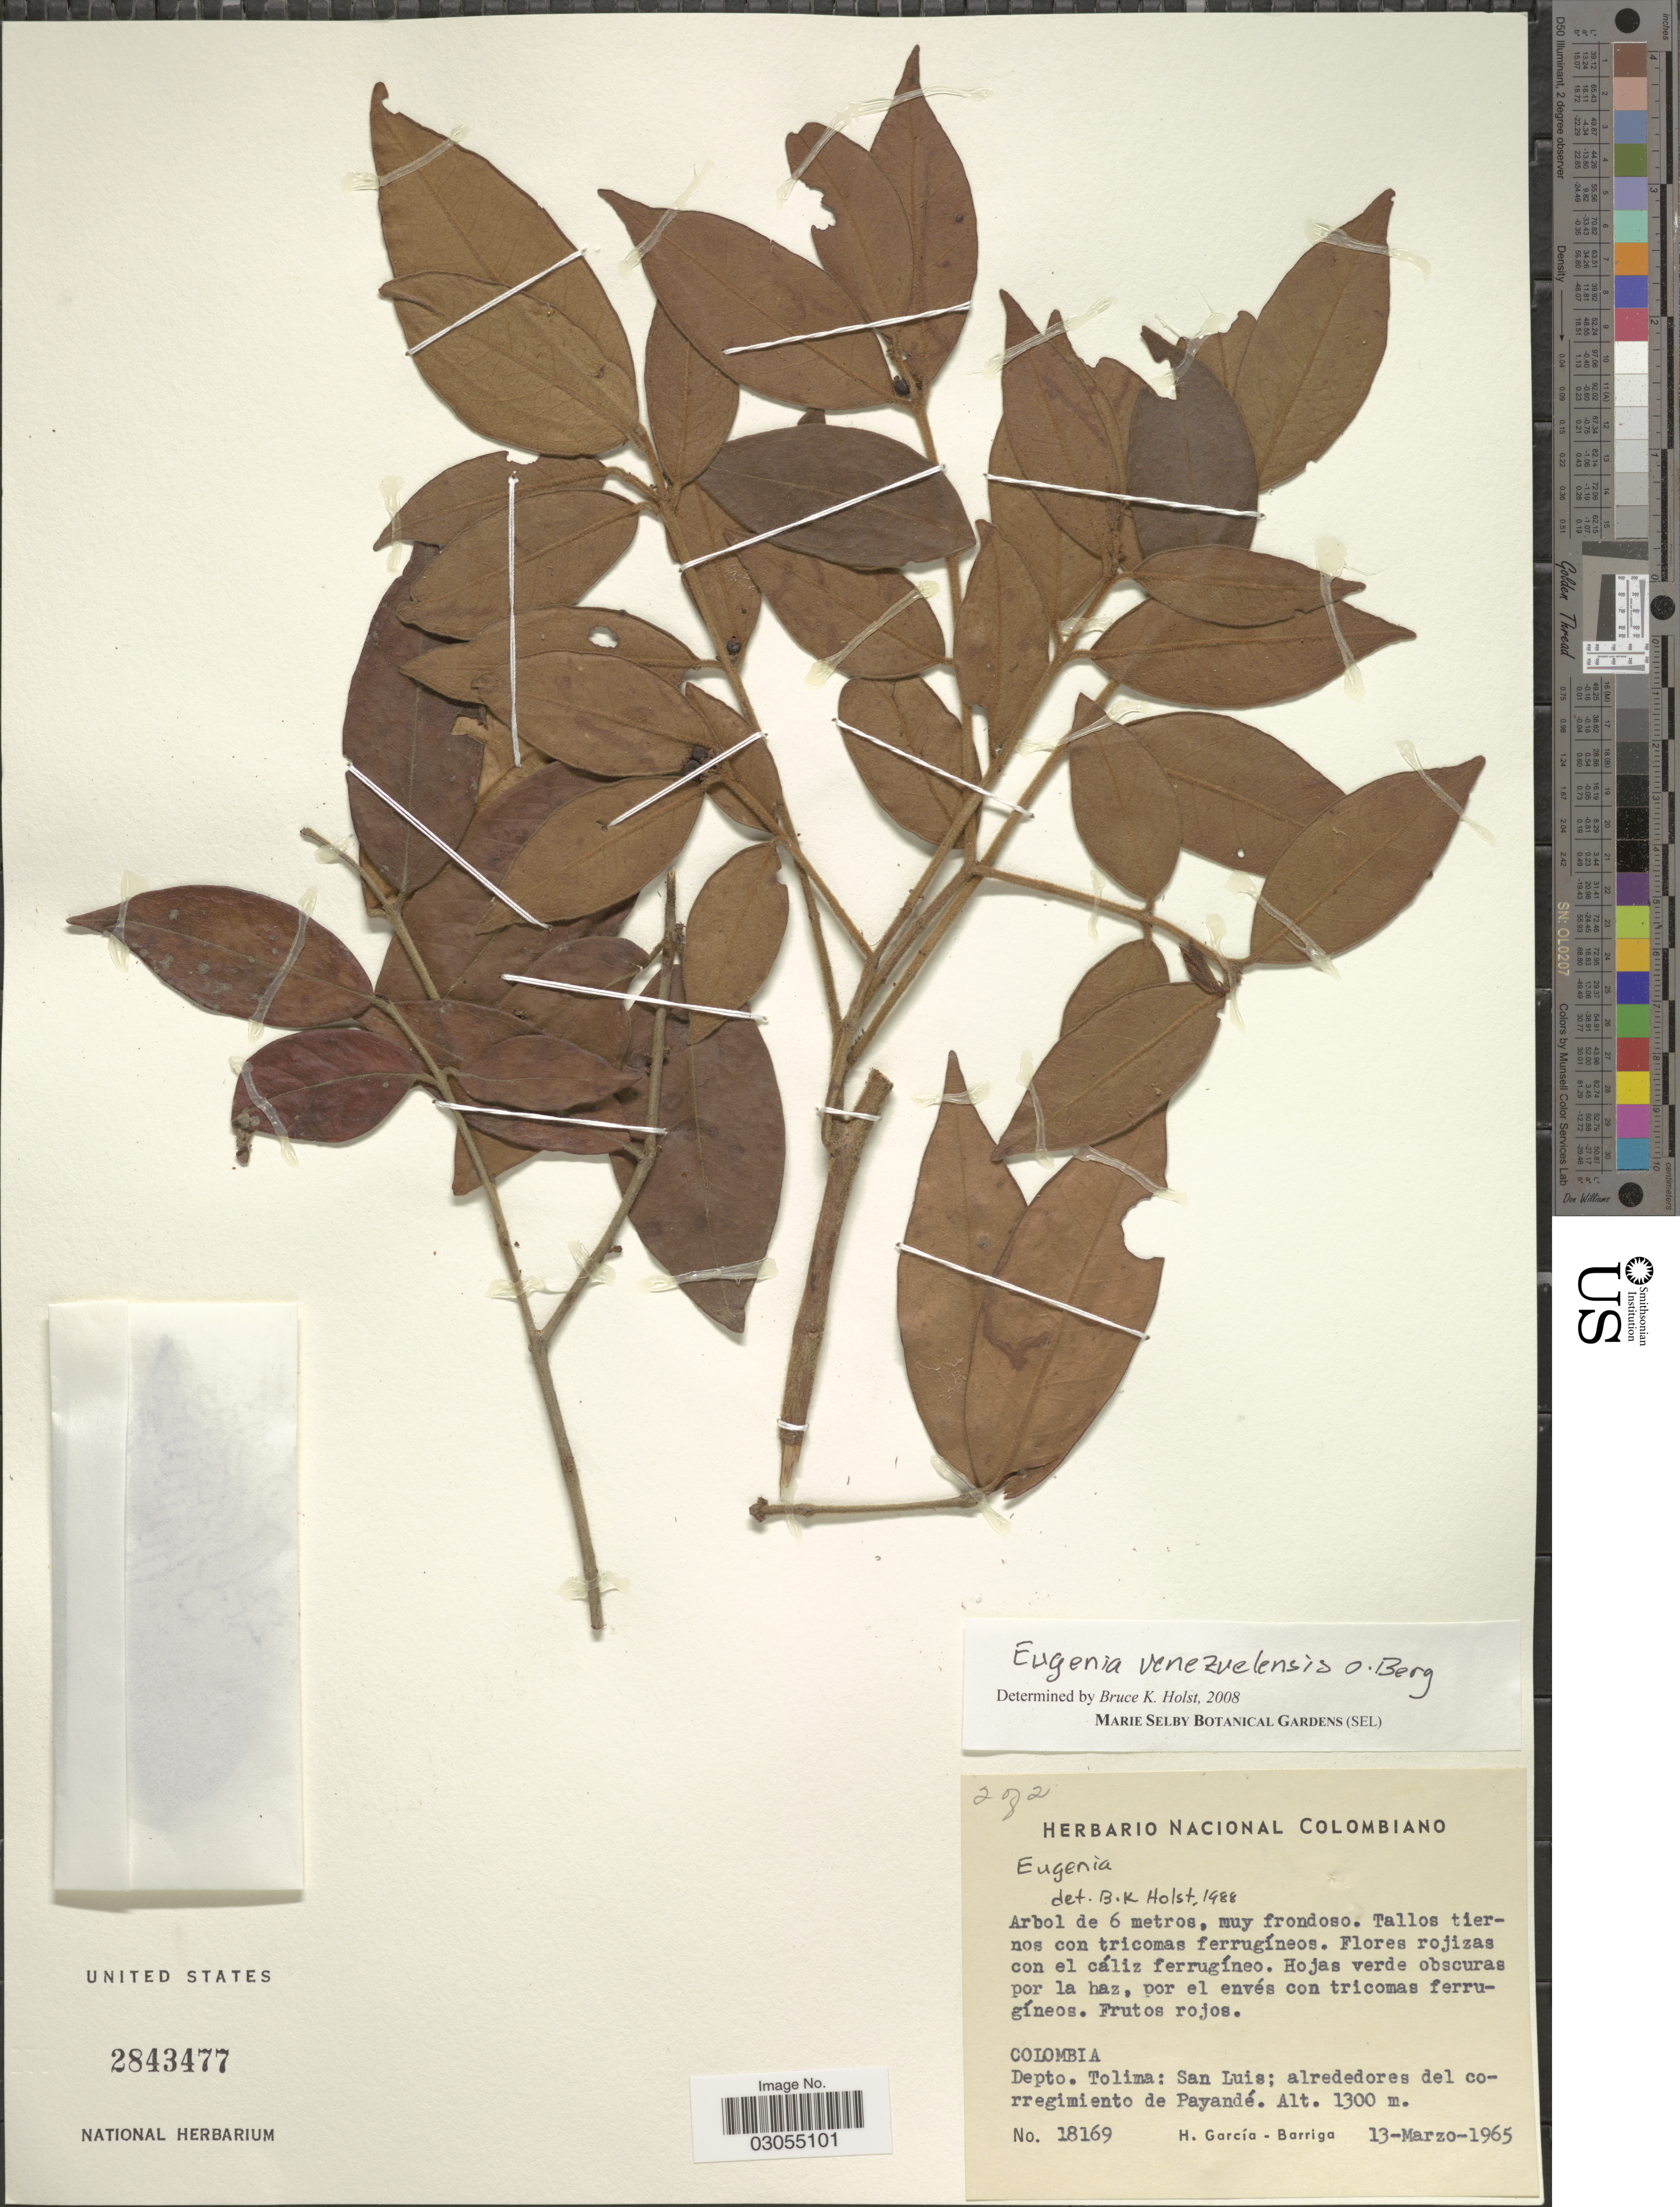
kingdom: Plantae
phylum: Tracheophyta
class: Magnoliopsida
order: Myrtales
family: Myrtaceae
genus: Eugenia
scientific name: Eugenia venezuelensis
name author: O. Berg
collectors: H. García Barriga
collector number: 18169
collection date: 1965-03-13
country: Colombia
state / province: Tolima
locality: Depto. Tolima: San Luis; alrededores del corregimiento de Payandé.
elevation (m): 1300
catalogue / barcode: US 2843477